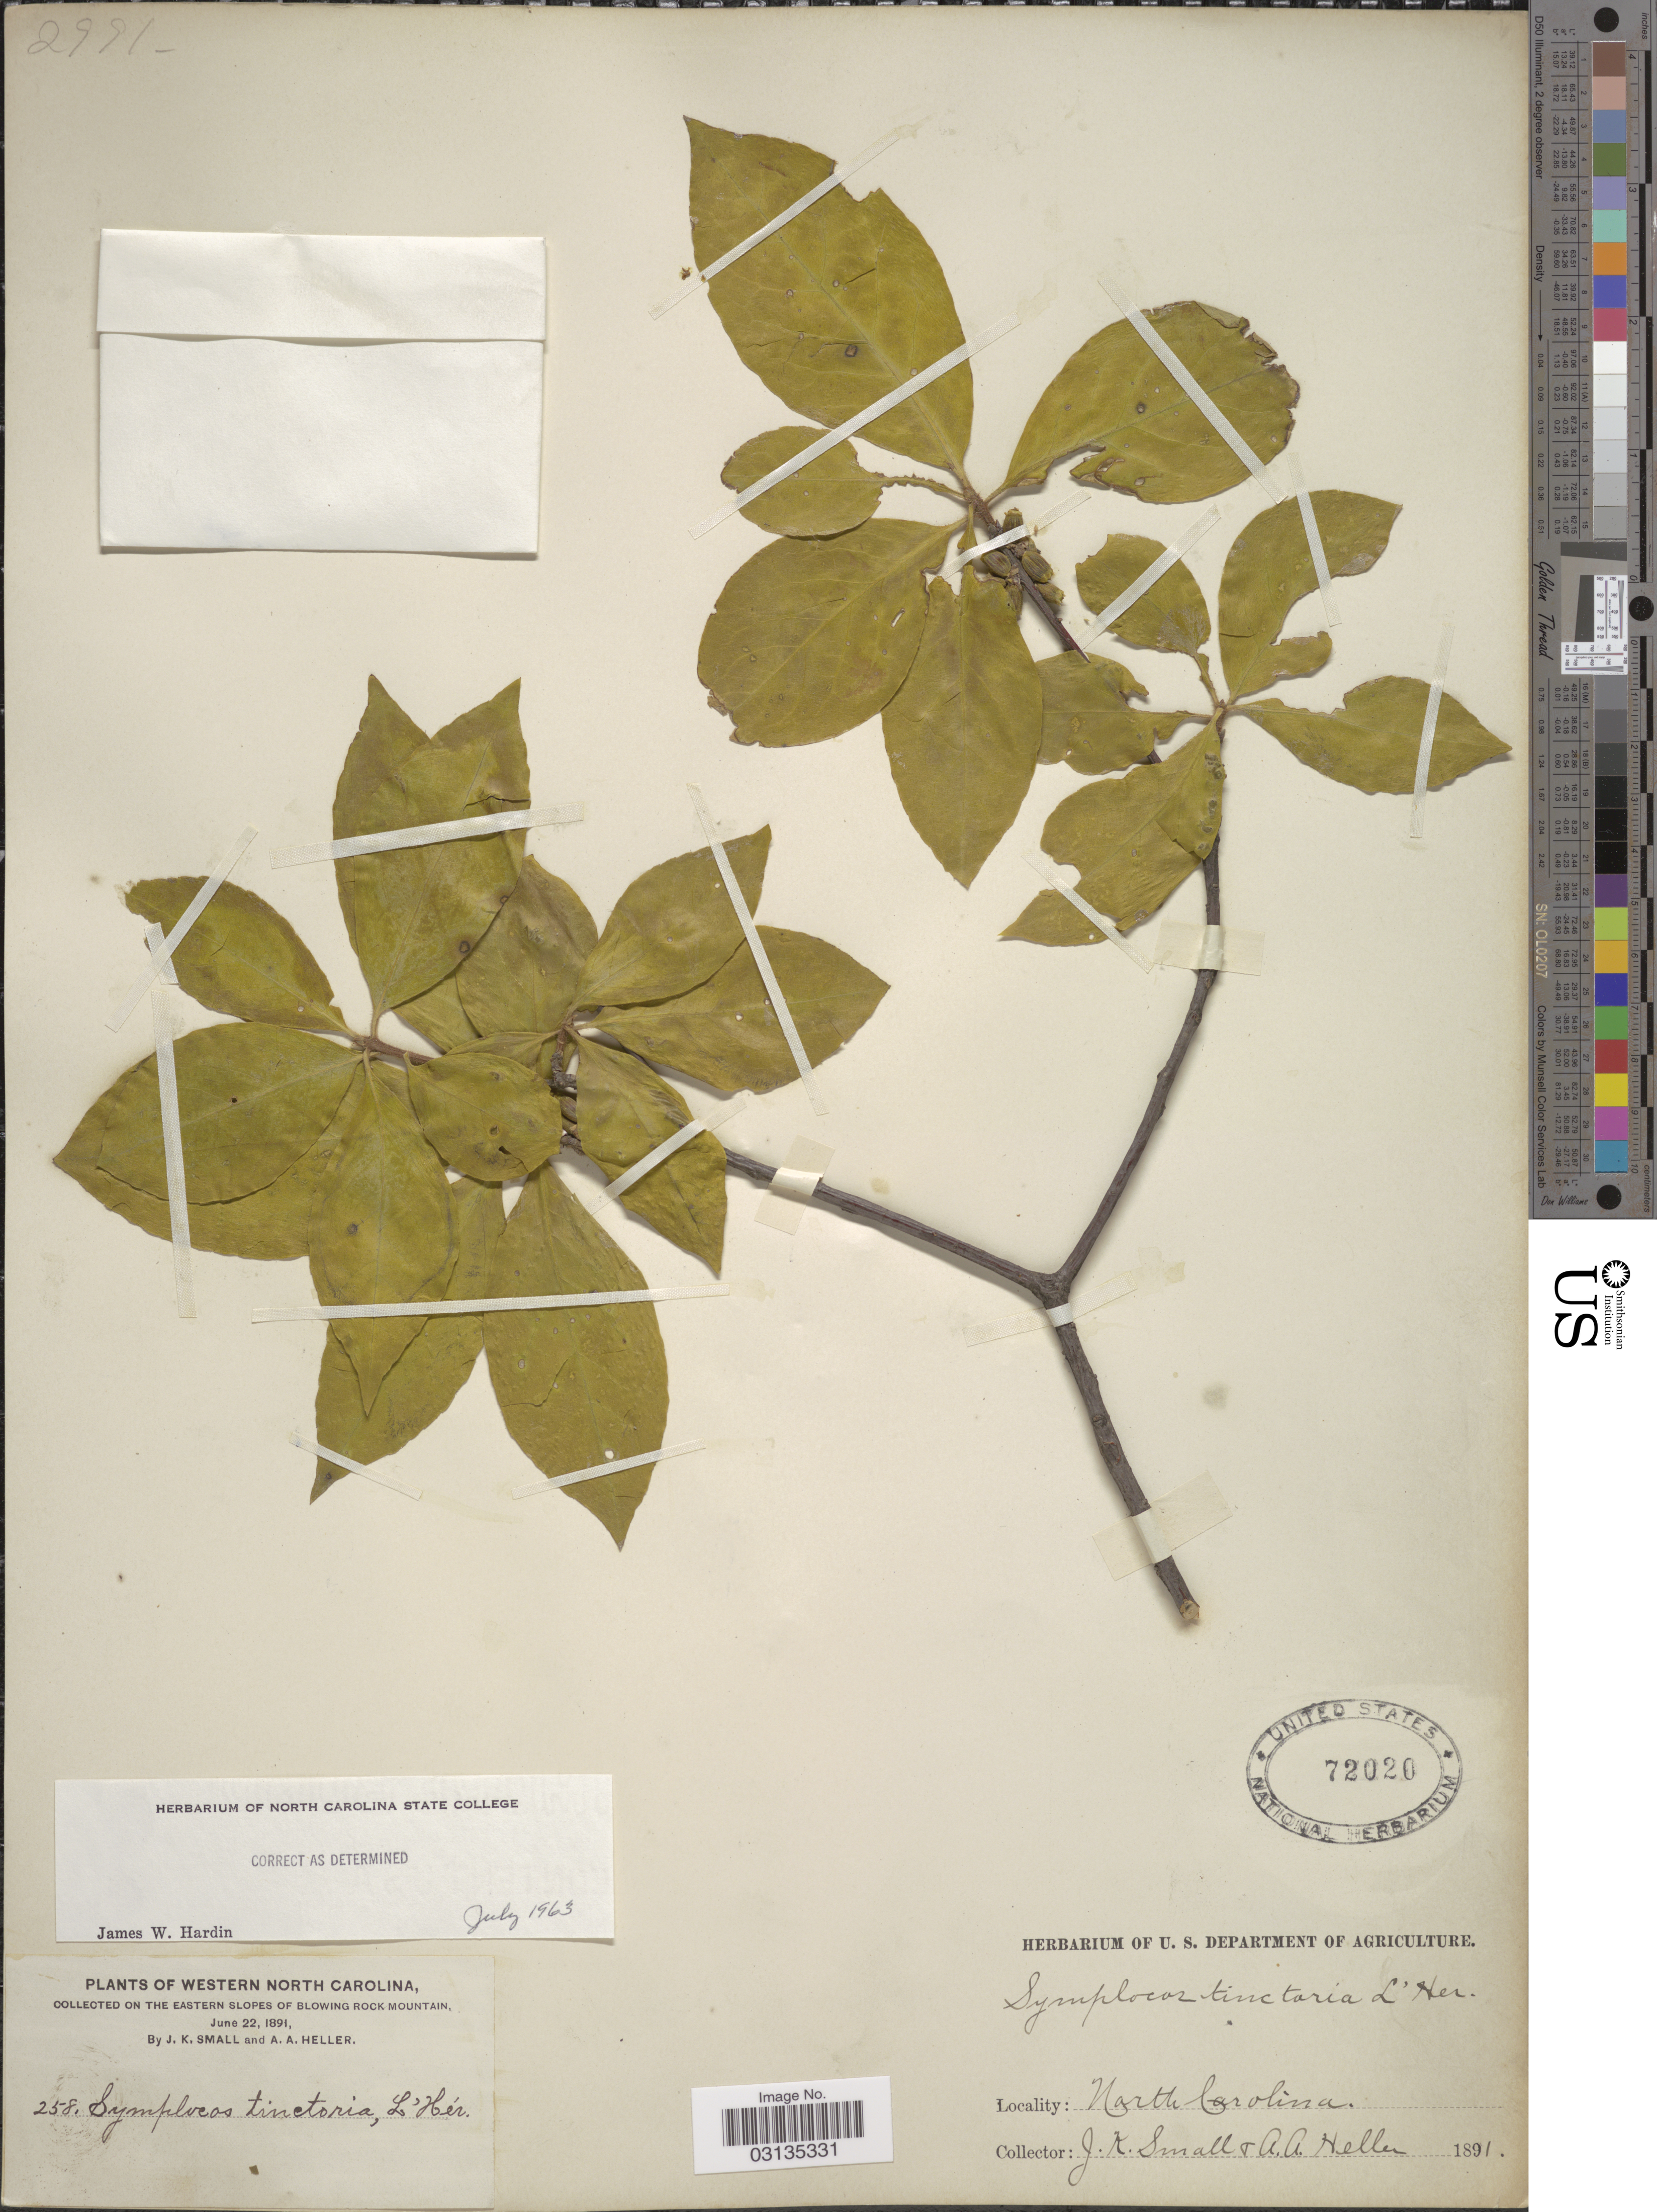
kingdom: Plantae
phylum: Tracheophyta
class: Magnoliopsida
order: Ericales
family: Symplocaceae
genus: Symplocos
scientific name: Symplocos tinctoria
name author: (L.) L'Hér.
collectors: J. K. Small & A. A. Heller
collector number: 258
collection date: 1891-06-22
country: United States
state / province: North Carolina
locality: Western North Carolina, on the Eastern slopes of Blowing Rock Mountain.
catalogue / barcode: US 72020